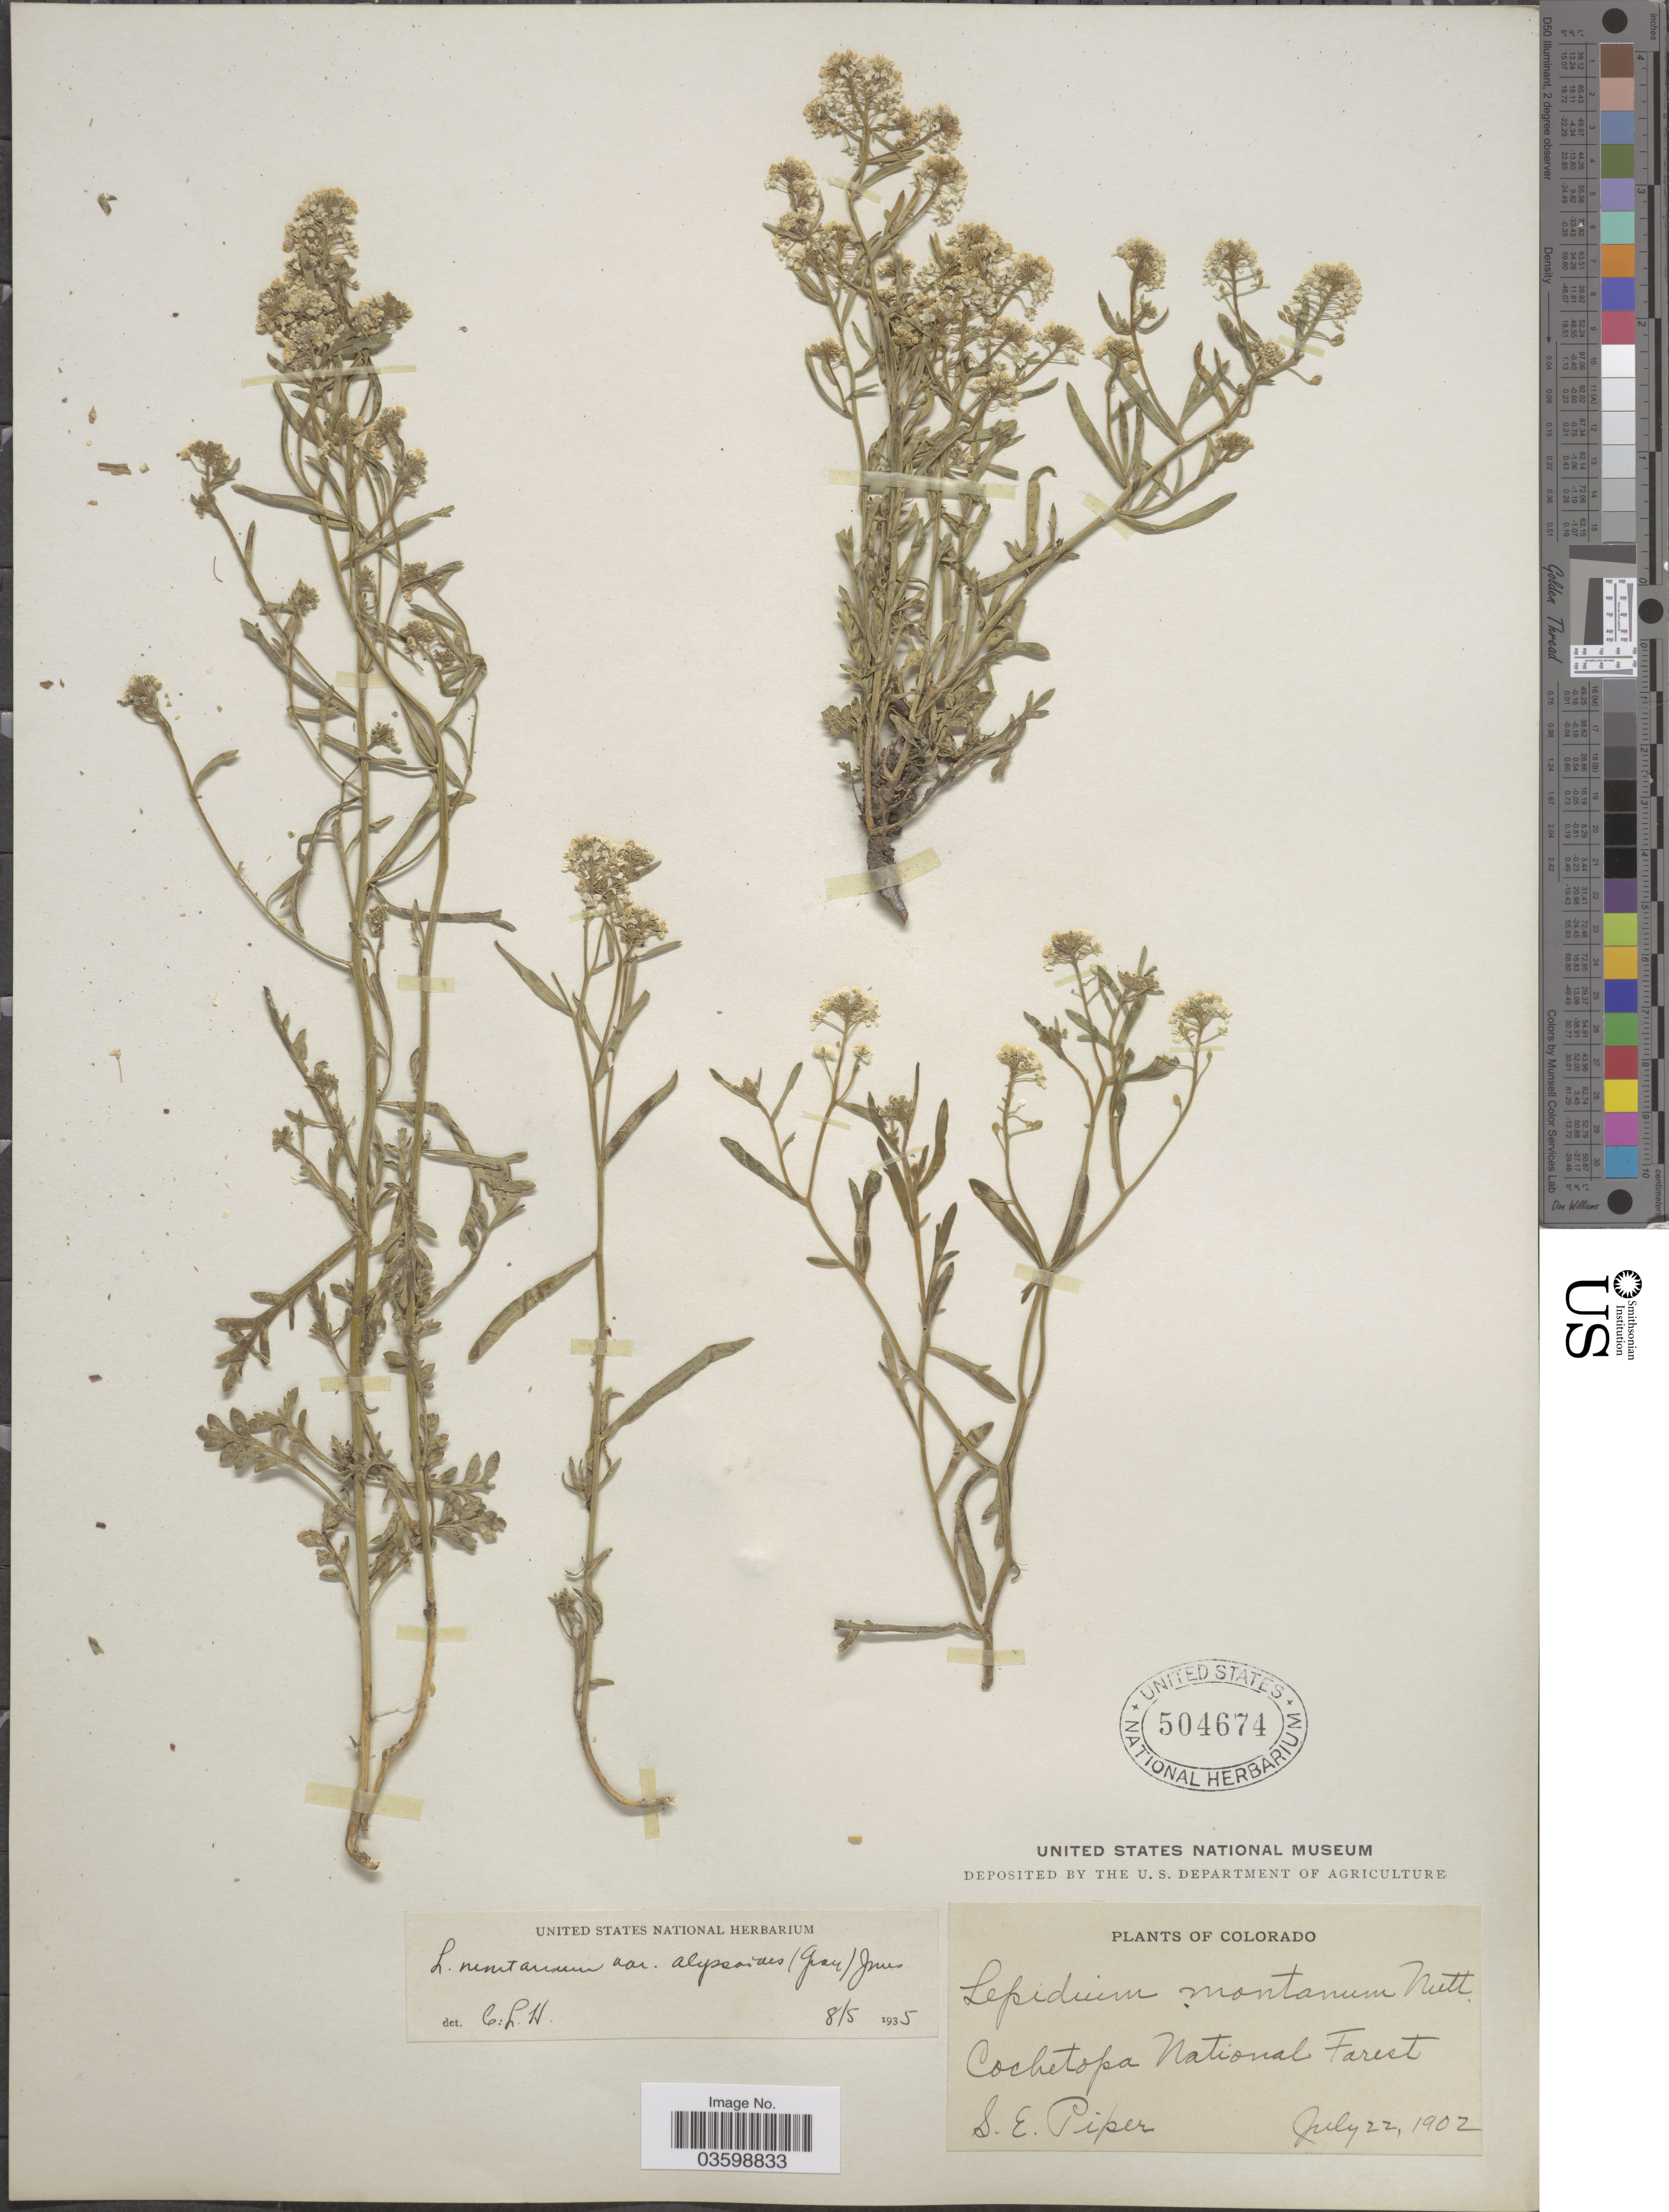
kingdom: Plantae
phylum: Tracheophyta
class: Magnoliopsida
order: Brassicales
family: Brassicaceae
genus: Lepidium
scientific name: Lepidium montanum var. alyssoides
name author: (A. Gray) M.E. Jones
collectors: S. Piper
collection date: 1902-07-22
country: United States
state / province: Colorado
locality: Cochetopa National Forest.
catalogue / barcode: US 504674